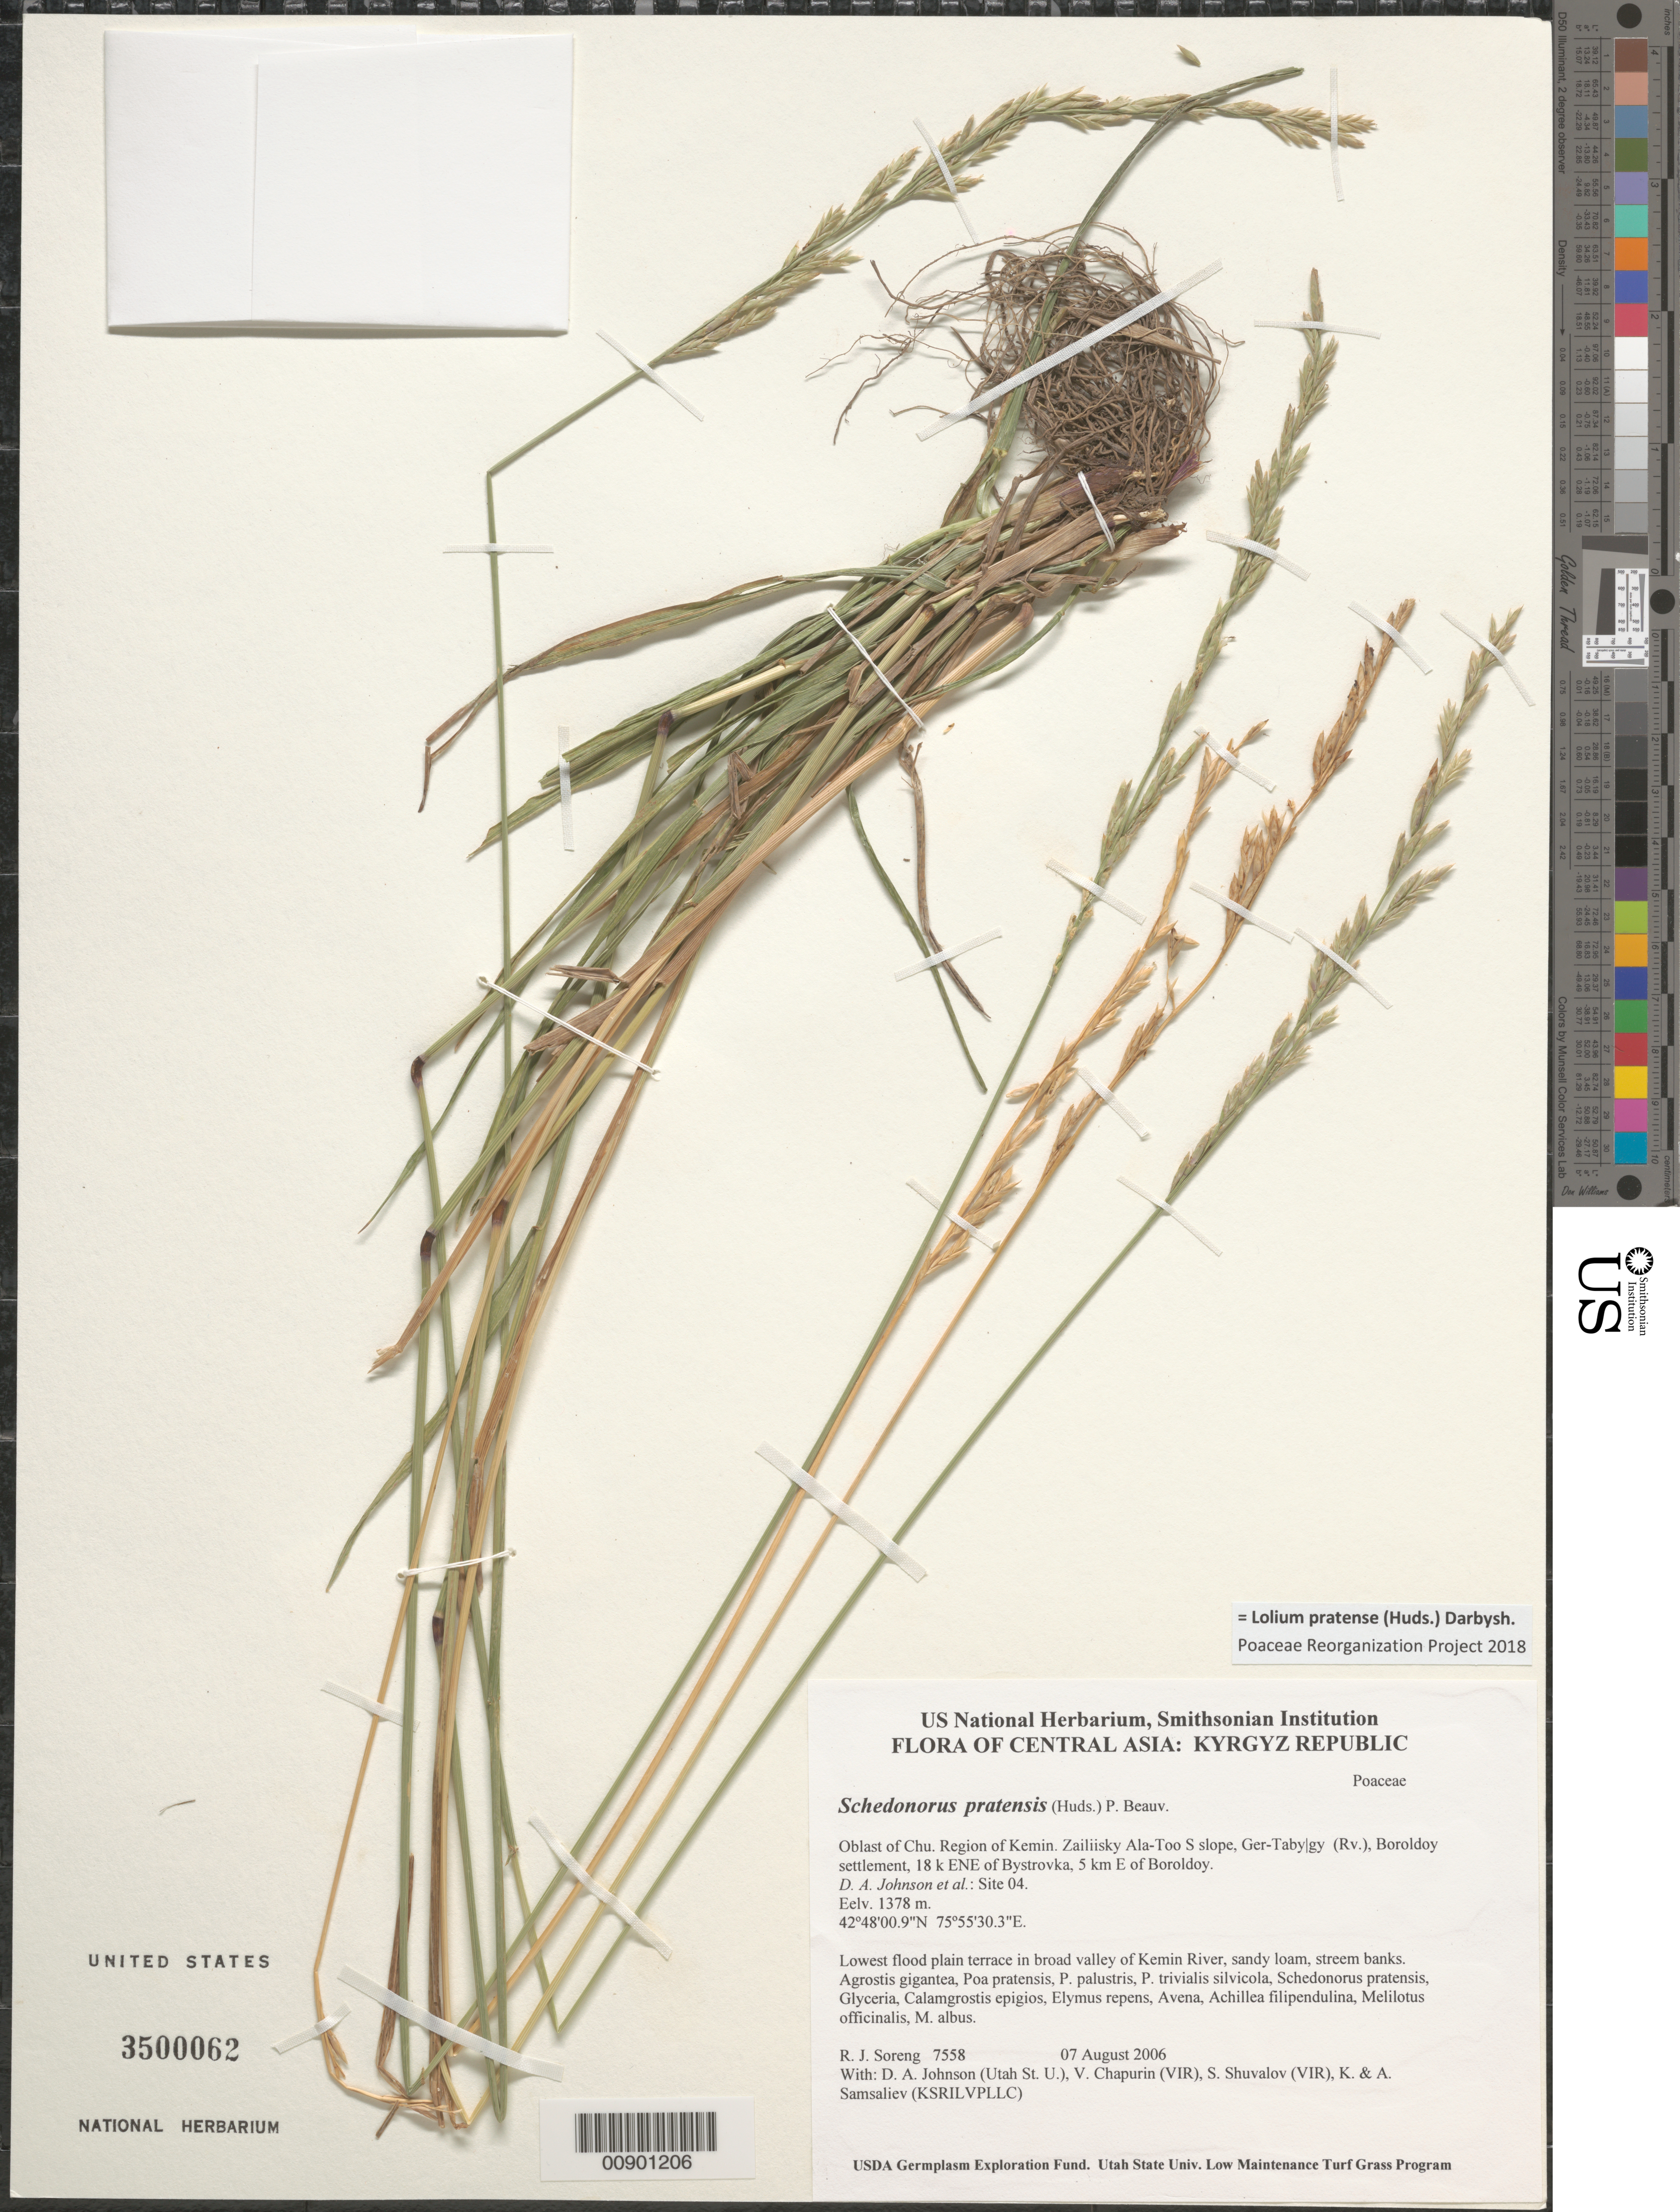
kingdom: Plantae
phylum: Tracheophyta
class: Liliopsida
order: Poales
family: Poaceae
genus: Lolium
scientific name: Lolium pratense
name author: (Huds.) Darbysh.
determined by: Poaceae Reorganization Project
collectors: R. J. Soreng, D. Johnson, S. Shuvalov, V. Chapurin, K. Samsaliev & A. Samsaliev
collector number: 7558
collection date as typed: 07 Aug 2006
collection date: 2006-08-07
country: Kyrgyzstan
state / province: Chu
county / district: Kemin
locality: Zailiisky Ala-Too S slope, Ger-Taby|gy (Rv.), Boroldoy settlement, 18 km ENE of Bystrovka, 5 km E of Boroldoy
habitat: Lowest flood plain terrace in broad valley of Kemin River, sandy loam, streem banks.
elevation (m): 1378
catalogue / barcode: US 3500062